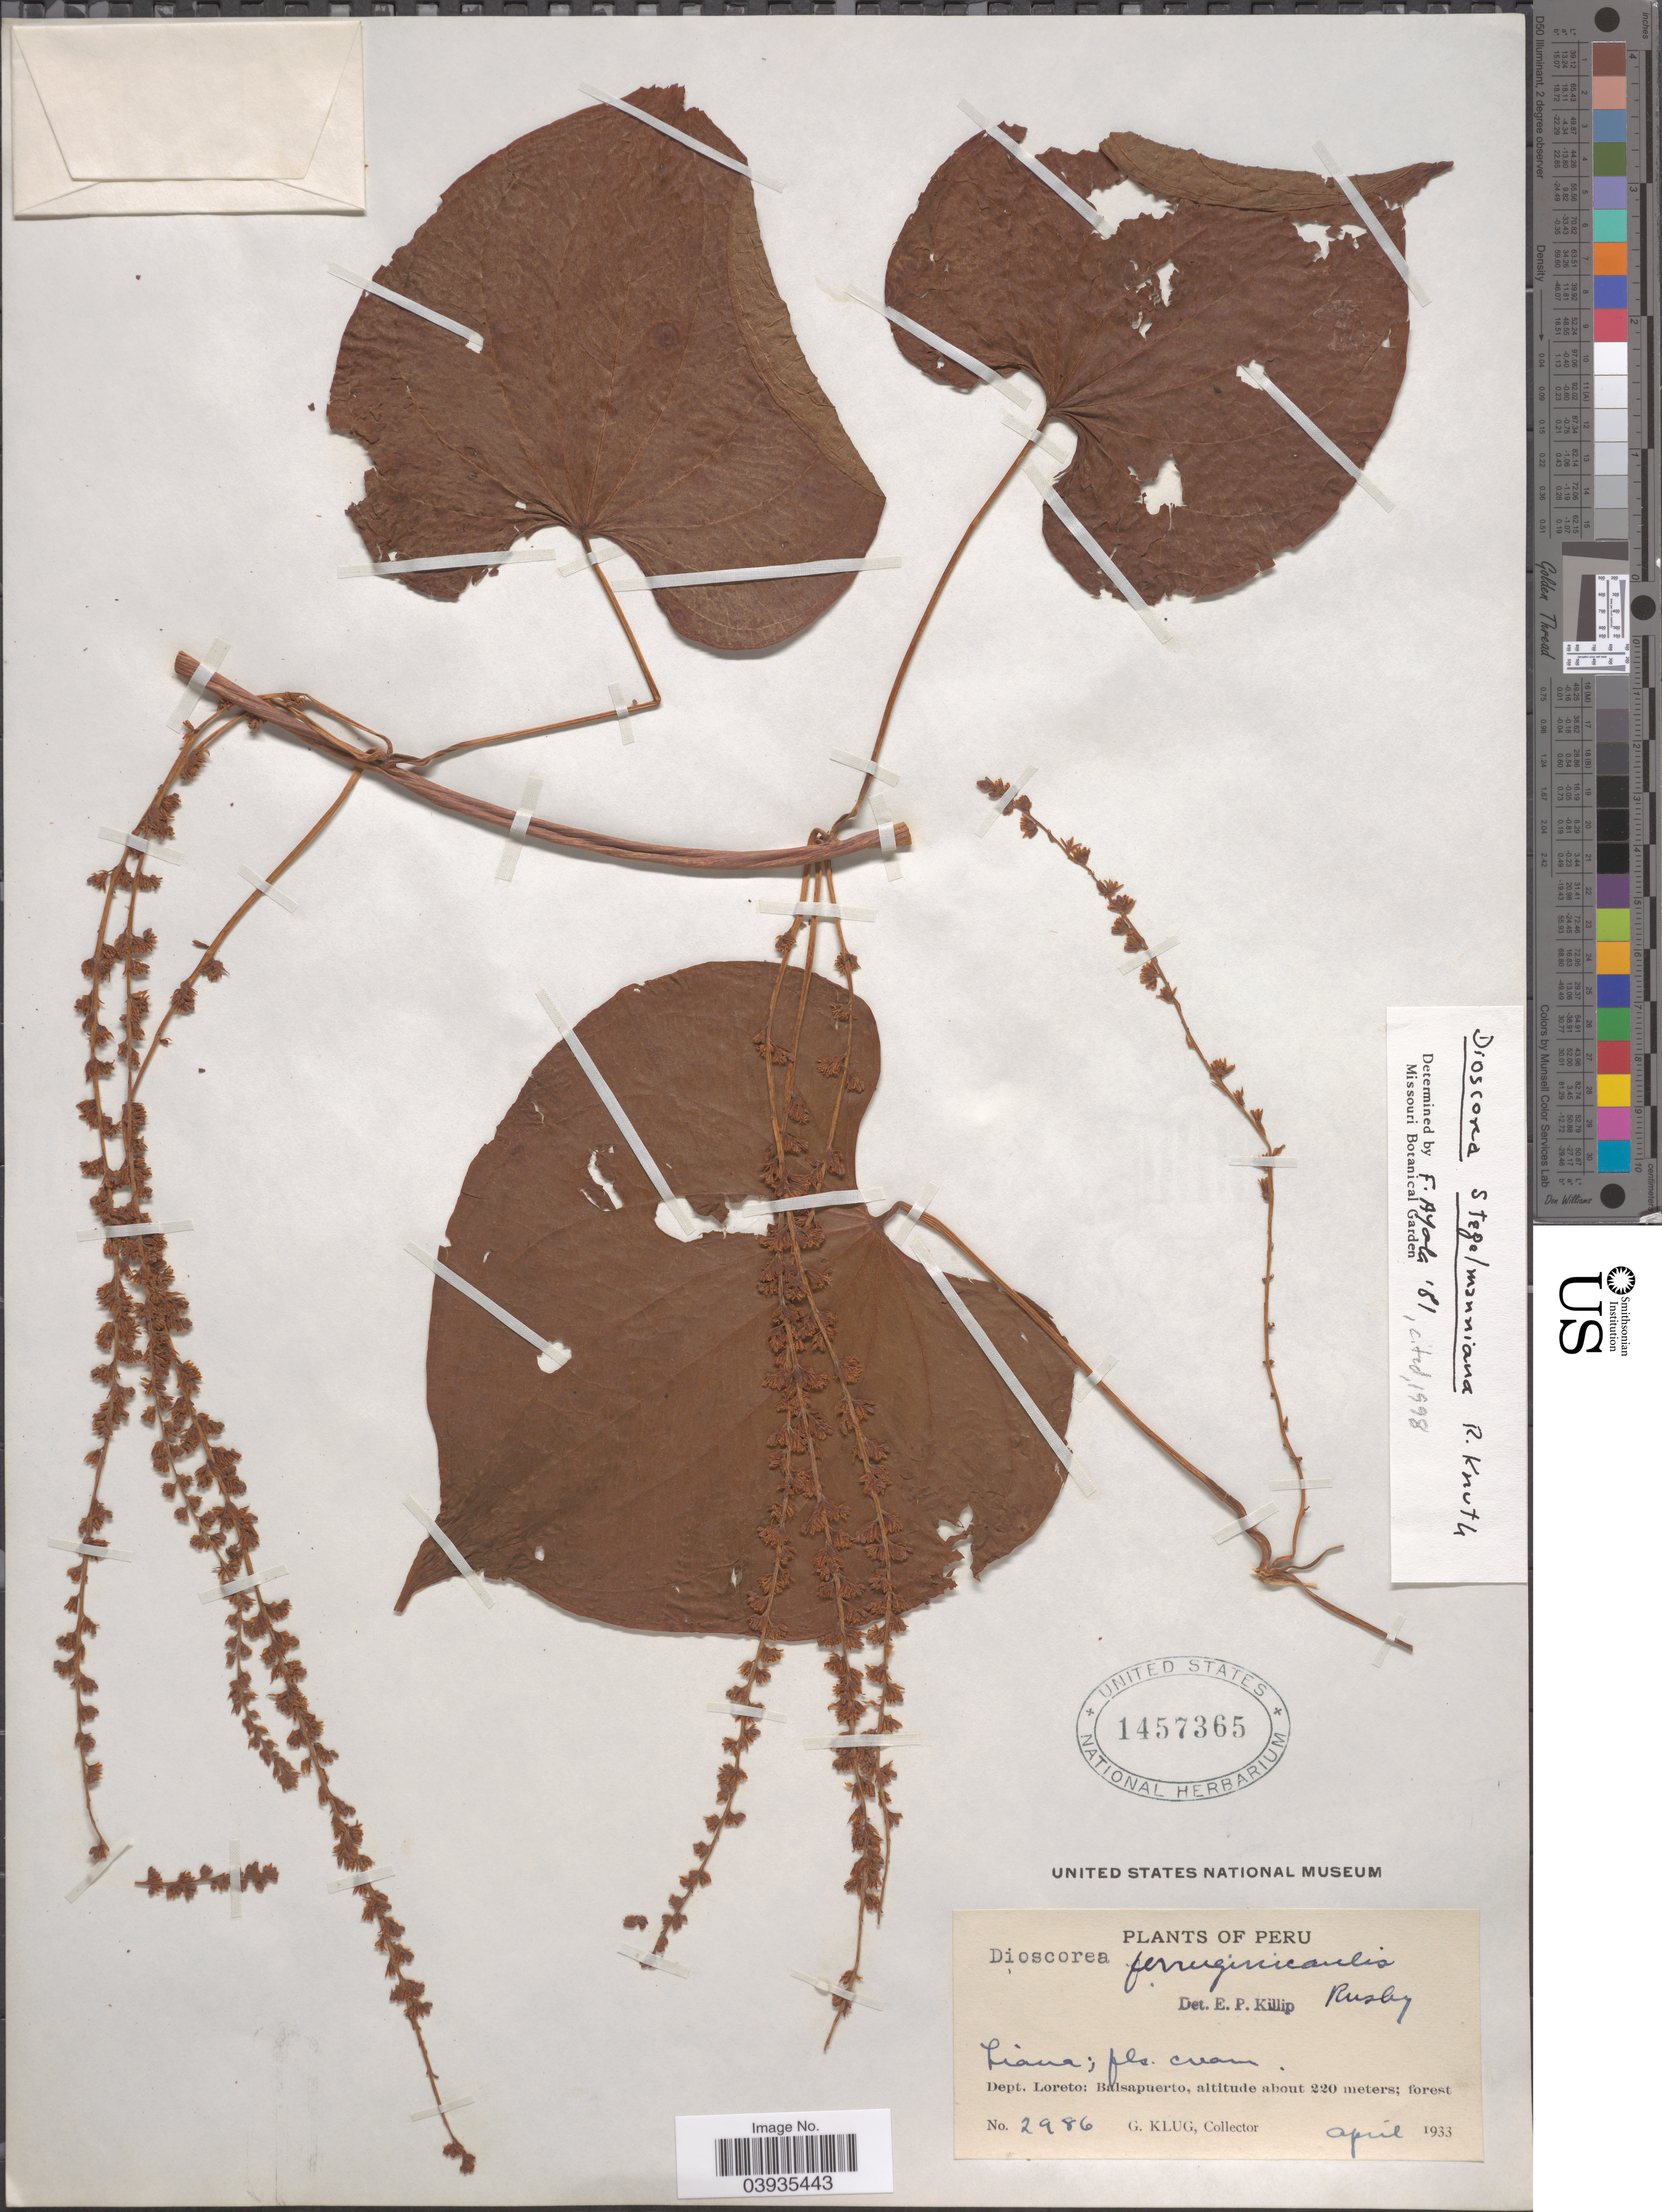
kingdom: Plantae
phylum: Tracheophyta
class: Liliopsida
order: Dioscoreales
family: Dioscoreaceae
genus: Dioscorea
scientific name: Dioscorea stegelmanniana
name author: R. Knuth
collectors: G. Klug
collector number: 2986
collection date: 1933-04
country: Peru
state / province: Loreto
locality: Dept. Loreto: Balsapuerto.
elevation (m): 220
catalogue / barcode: US 1457365